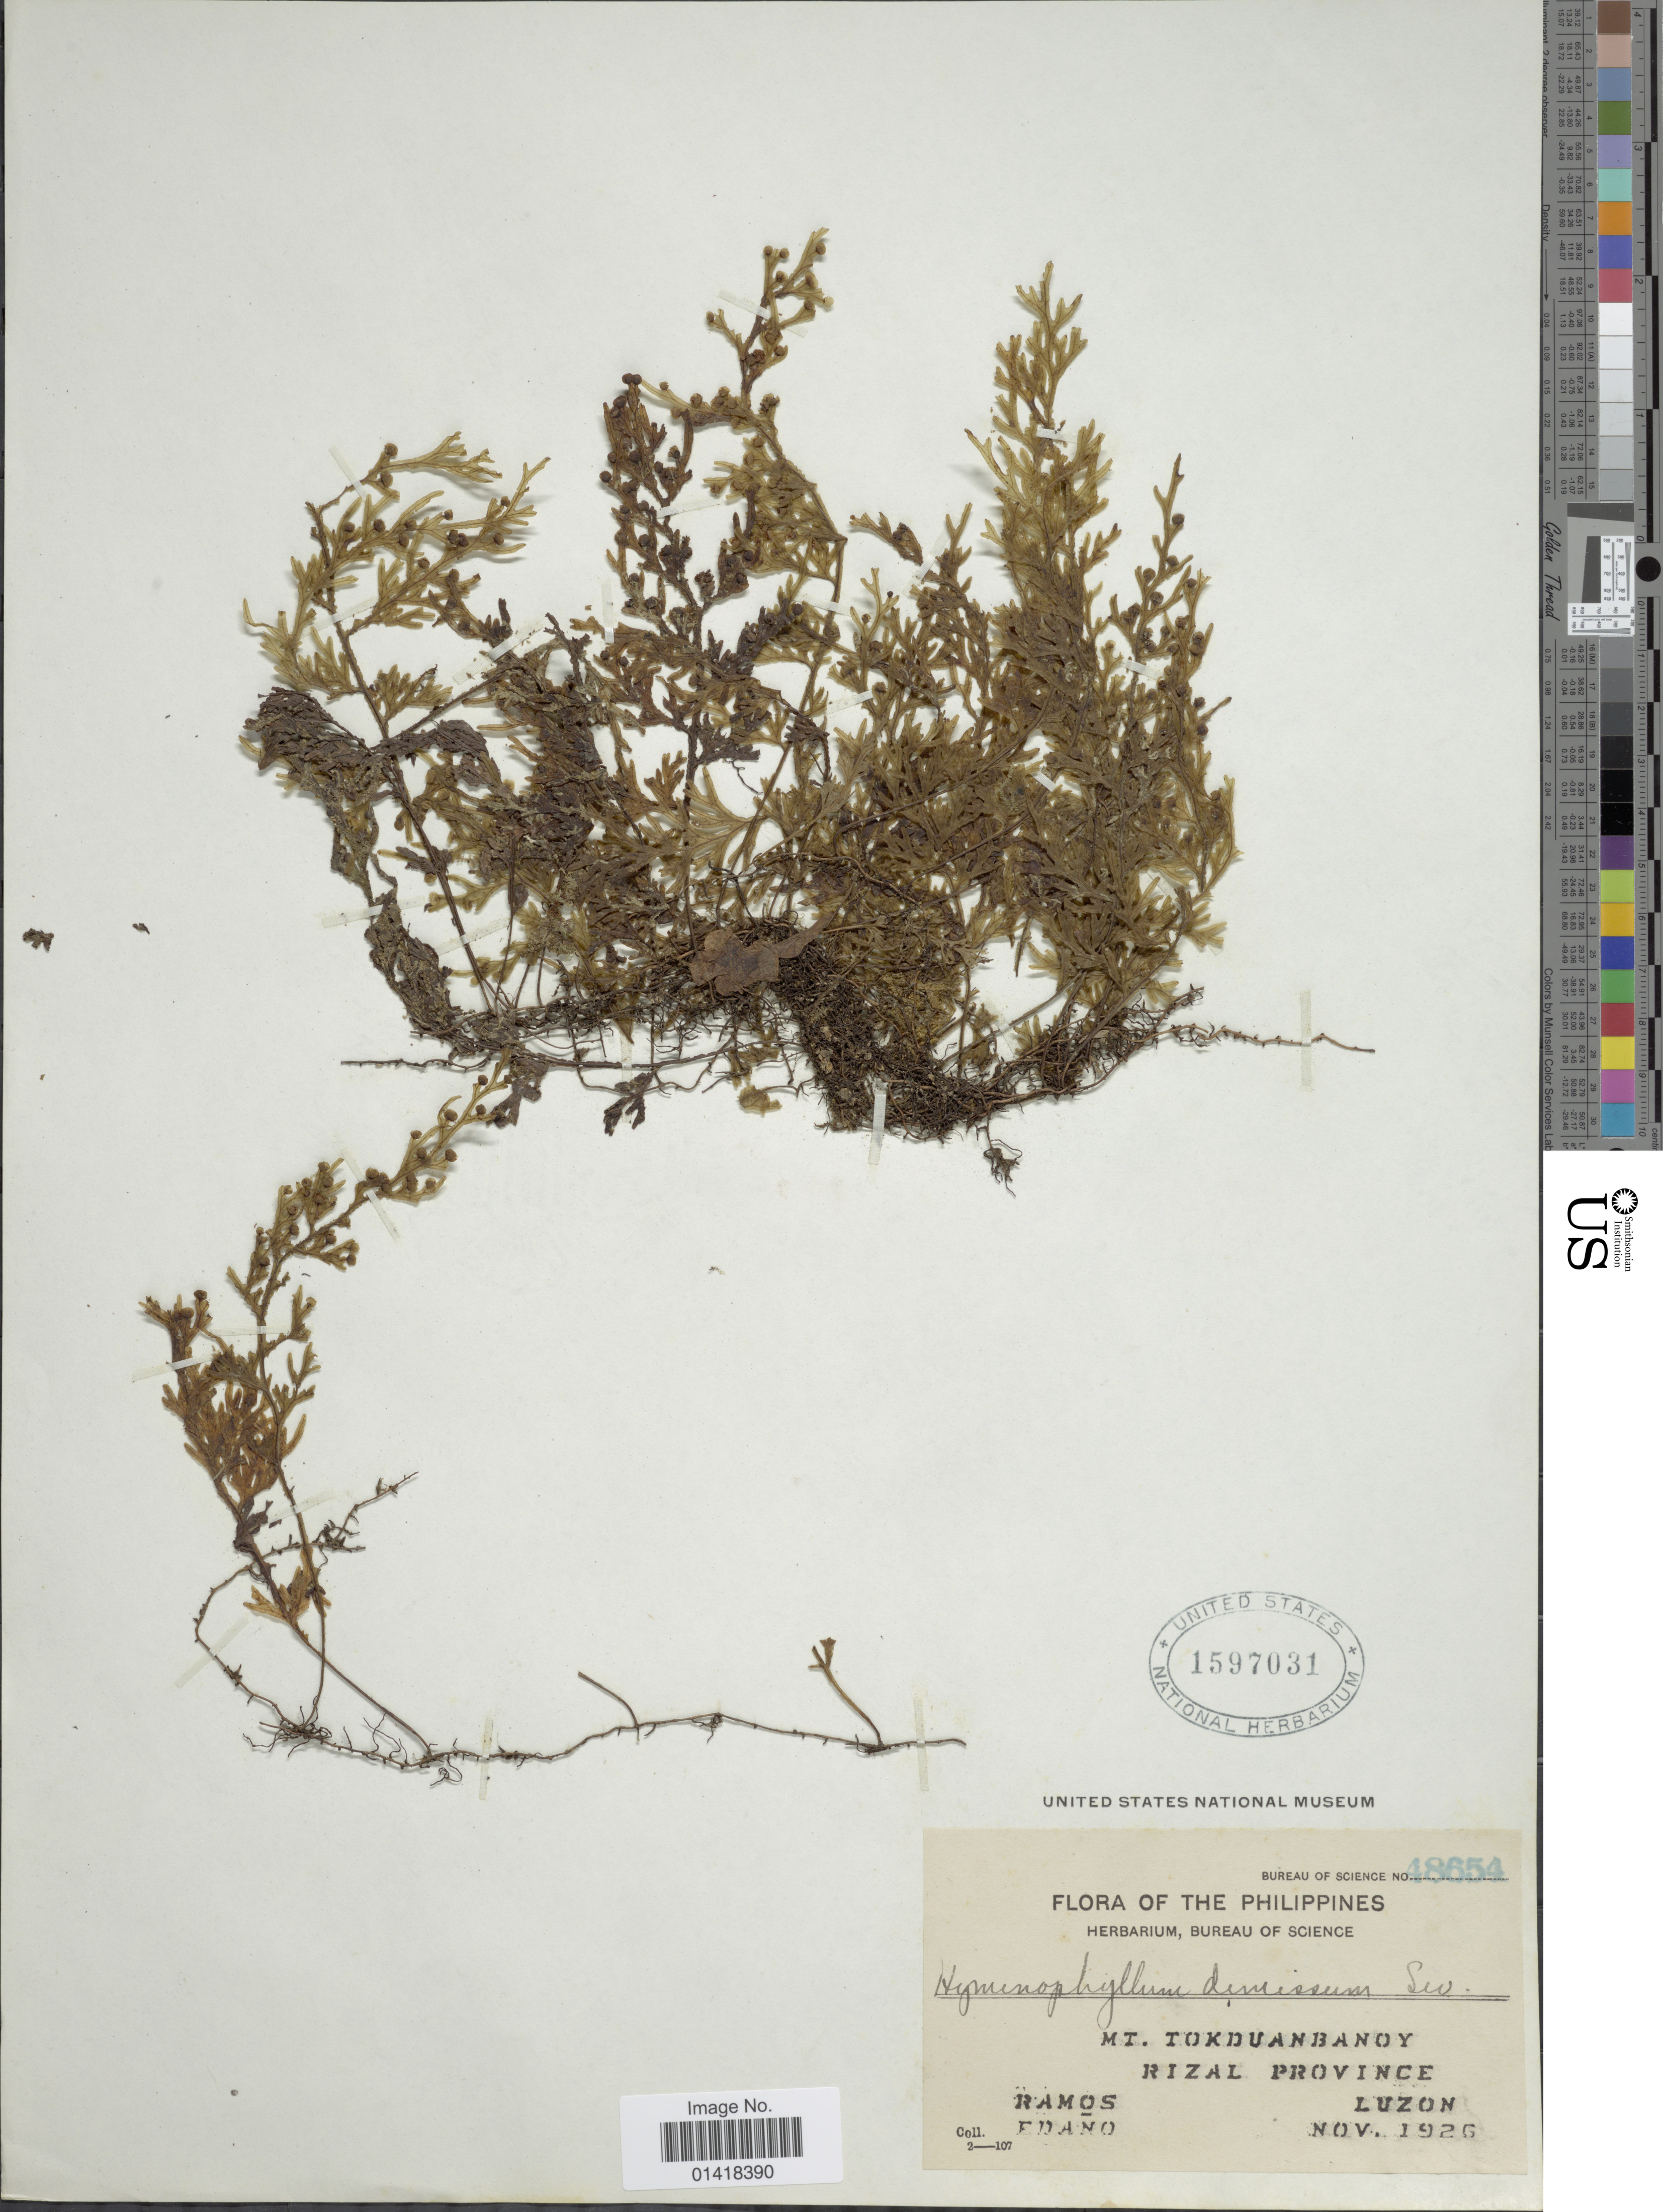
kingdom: Plantae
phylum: Tracheophyta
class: Polypodiopsida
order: Hymenophyllales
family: Hymenophyllaceae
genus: Hymenophyllum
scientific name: Hymenophyllum modestum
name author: Bosch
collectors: -. Ramos & -. Edano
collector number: Bureau of Science 48654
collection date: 1926-11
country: Philippines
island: Luzon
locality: The Philippines. Mt. Tokduanbanoy. Rizal Province. Luzon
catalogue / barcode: US 1597031